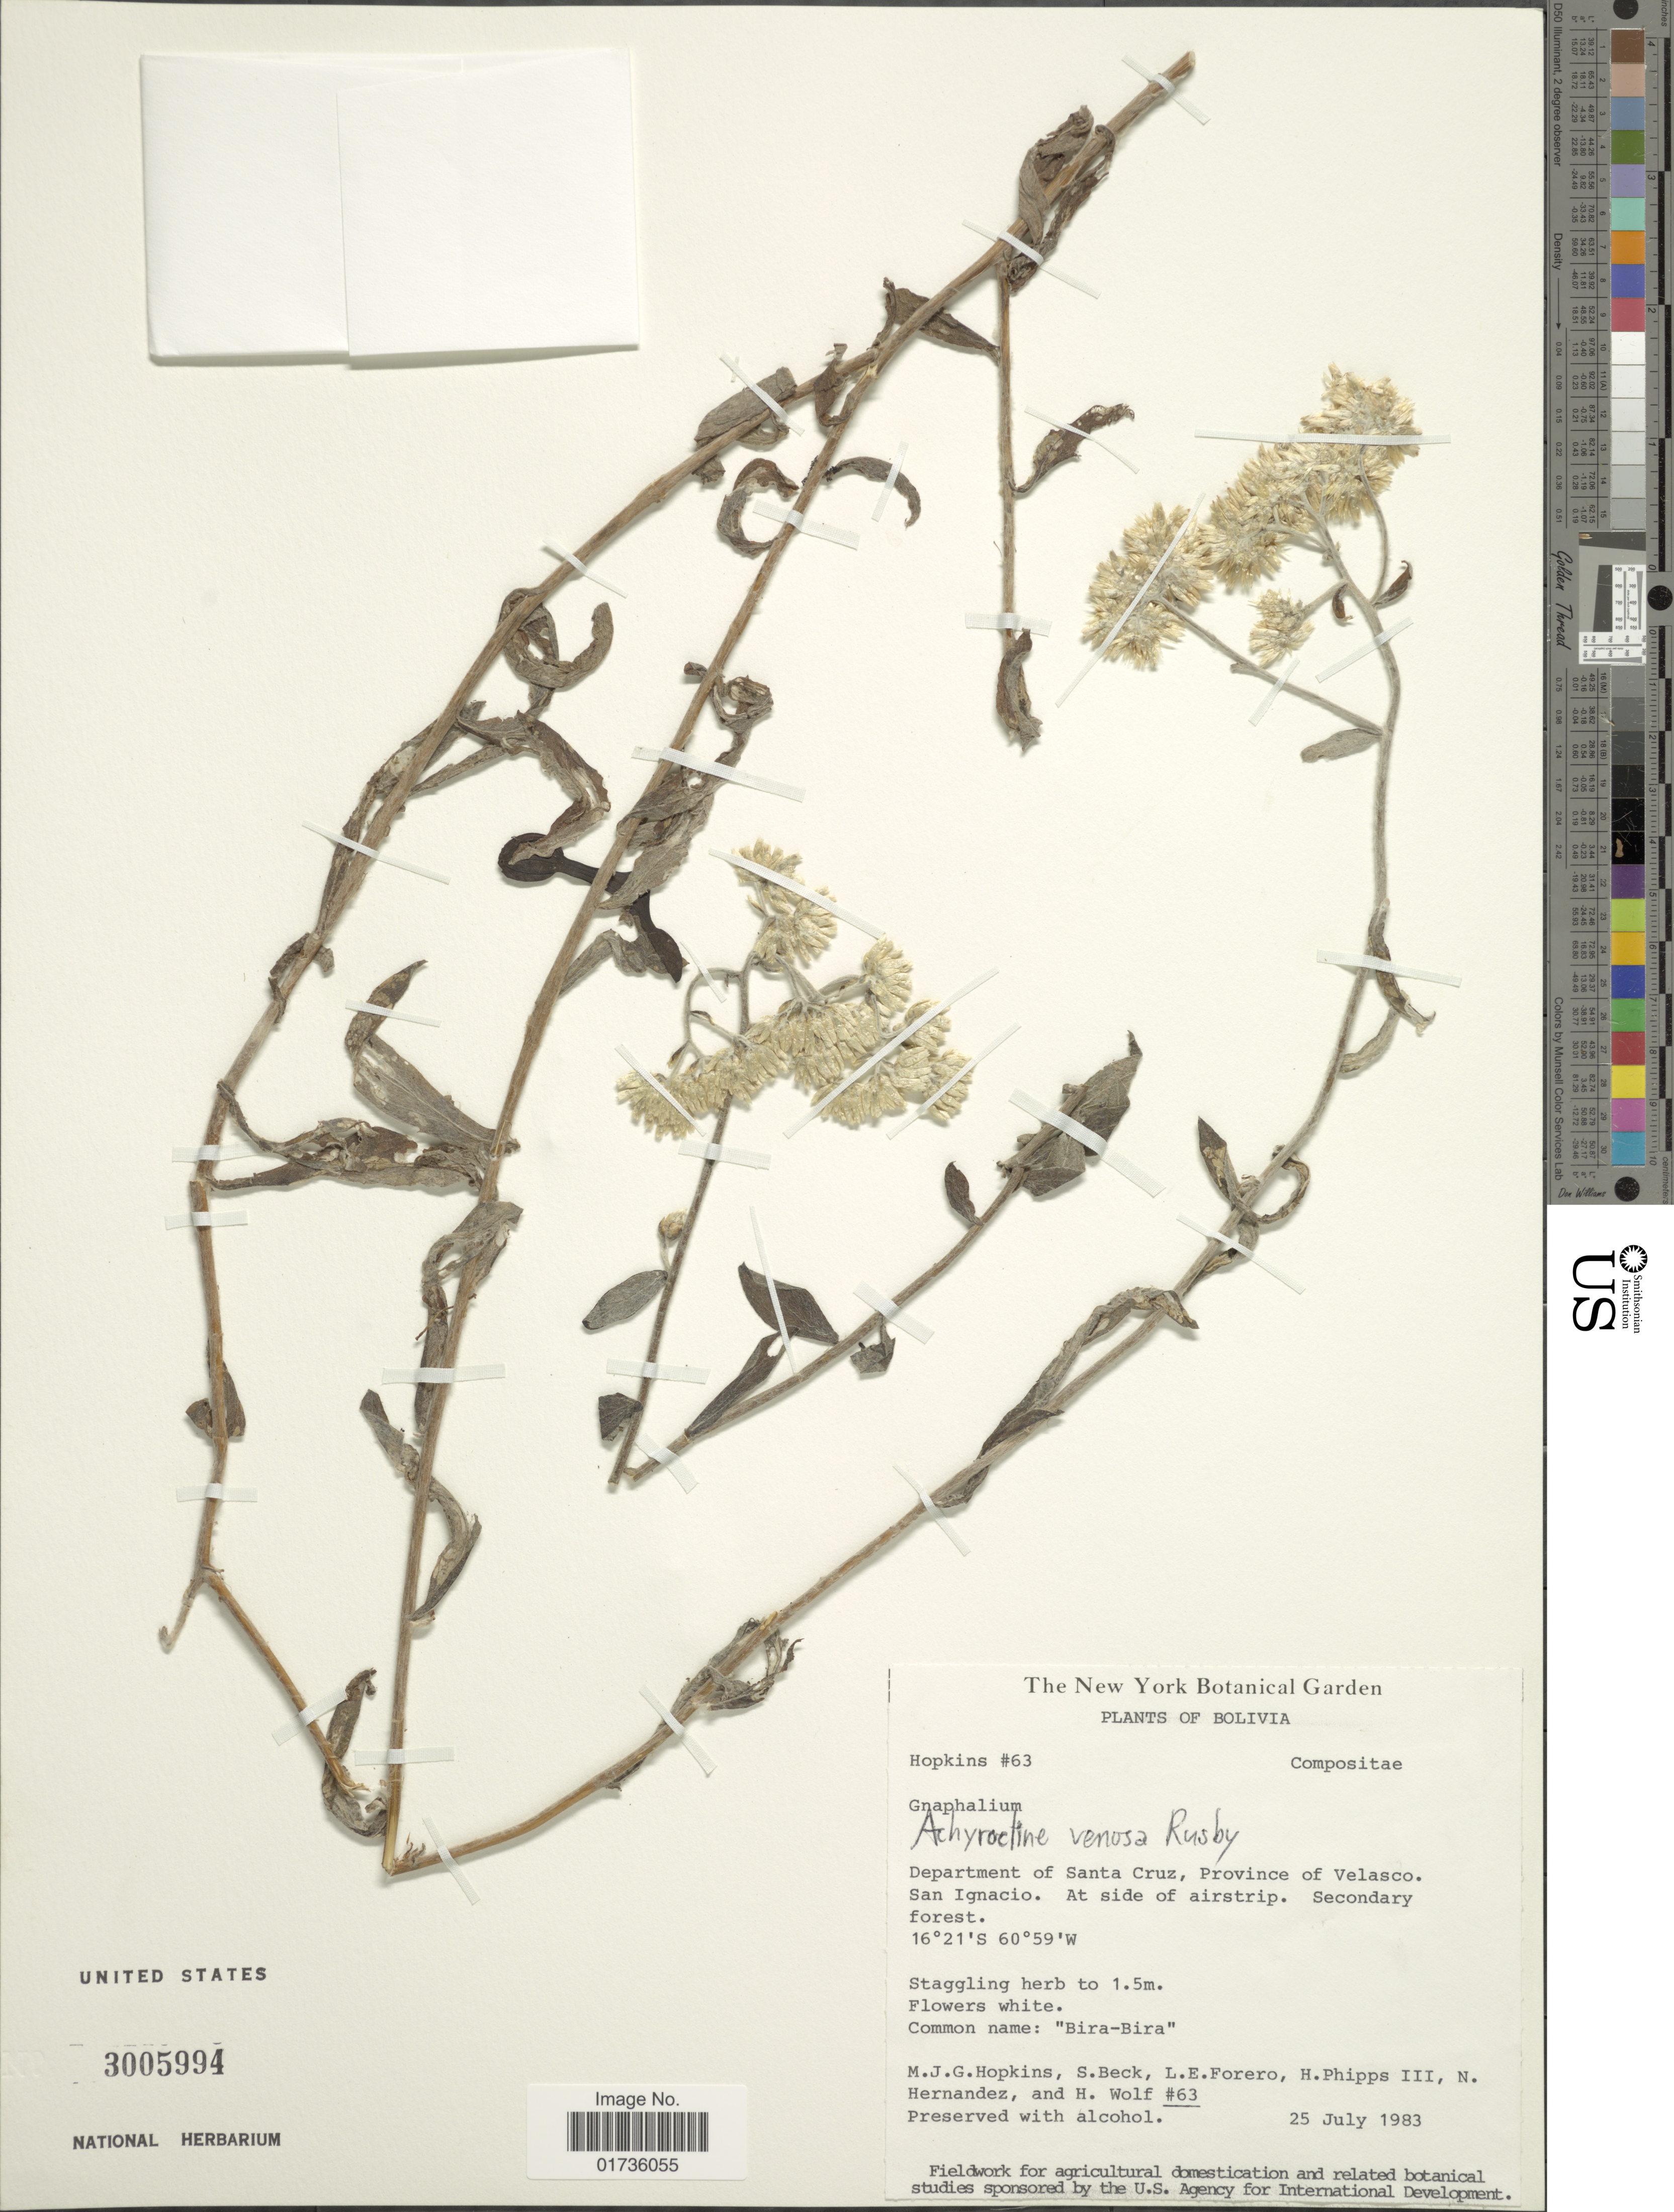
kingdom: Plantae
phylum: Tracheophyta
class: Magnoliopsida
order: Asterales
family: Asteraceae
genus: Achyrocline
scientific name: Achyrocline venosa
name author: Rusby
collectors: M. J. G. Hopkins, S. G. Beck, L. Forero, H. Phipps & et al.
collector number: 63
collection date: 1983-07-25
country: Bolivia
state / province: Santa Cruz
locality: Province of Velasco. San Ignacio. At side of airstrip. Secondary forest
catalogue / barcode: US 3005994